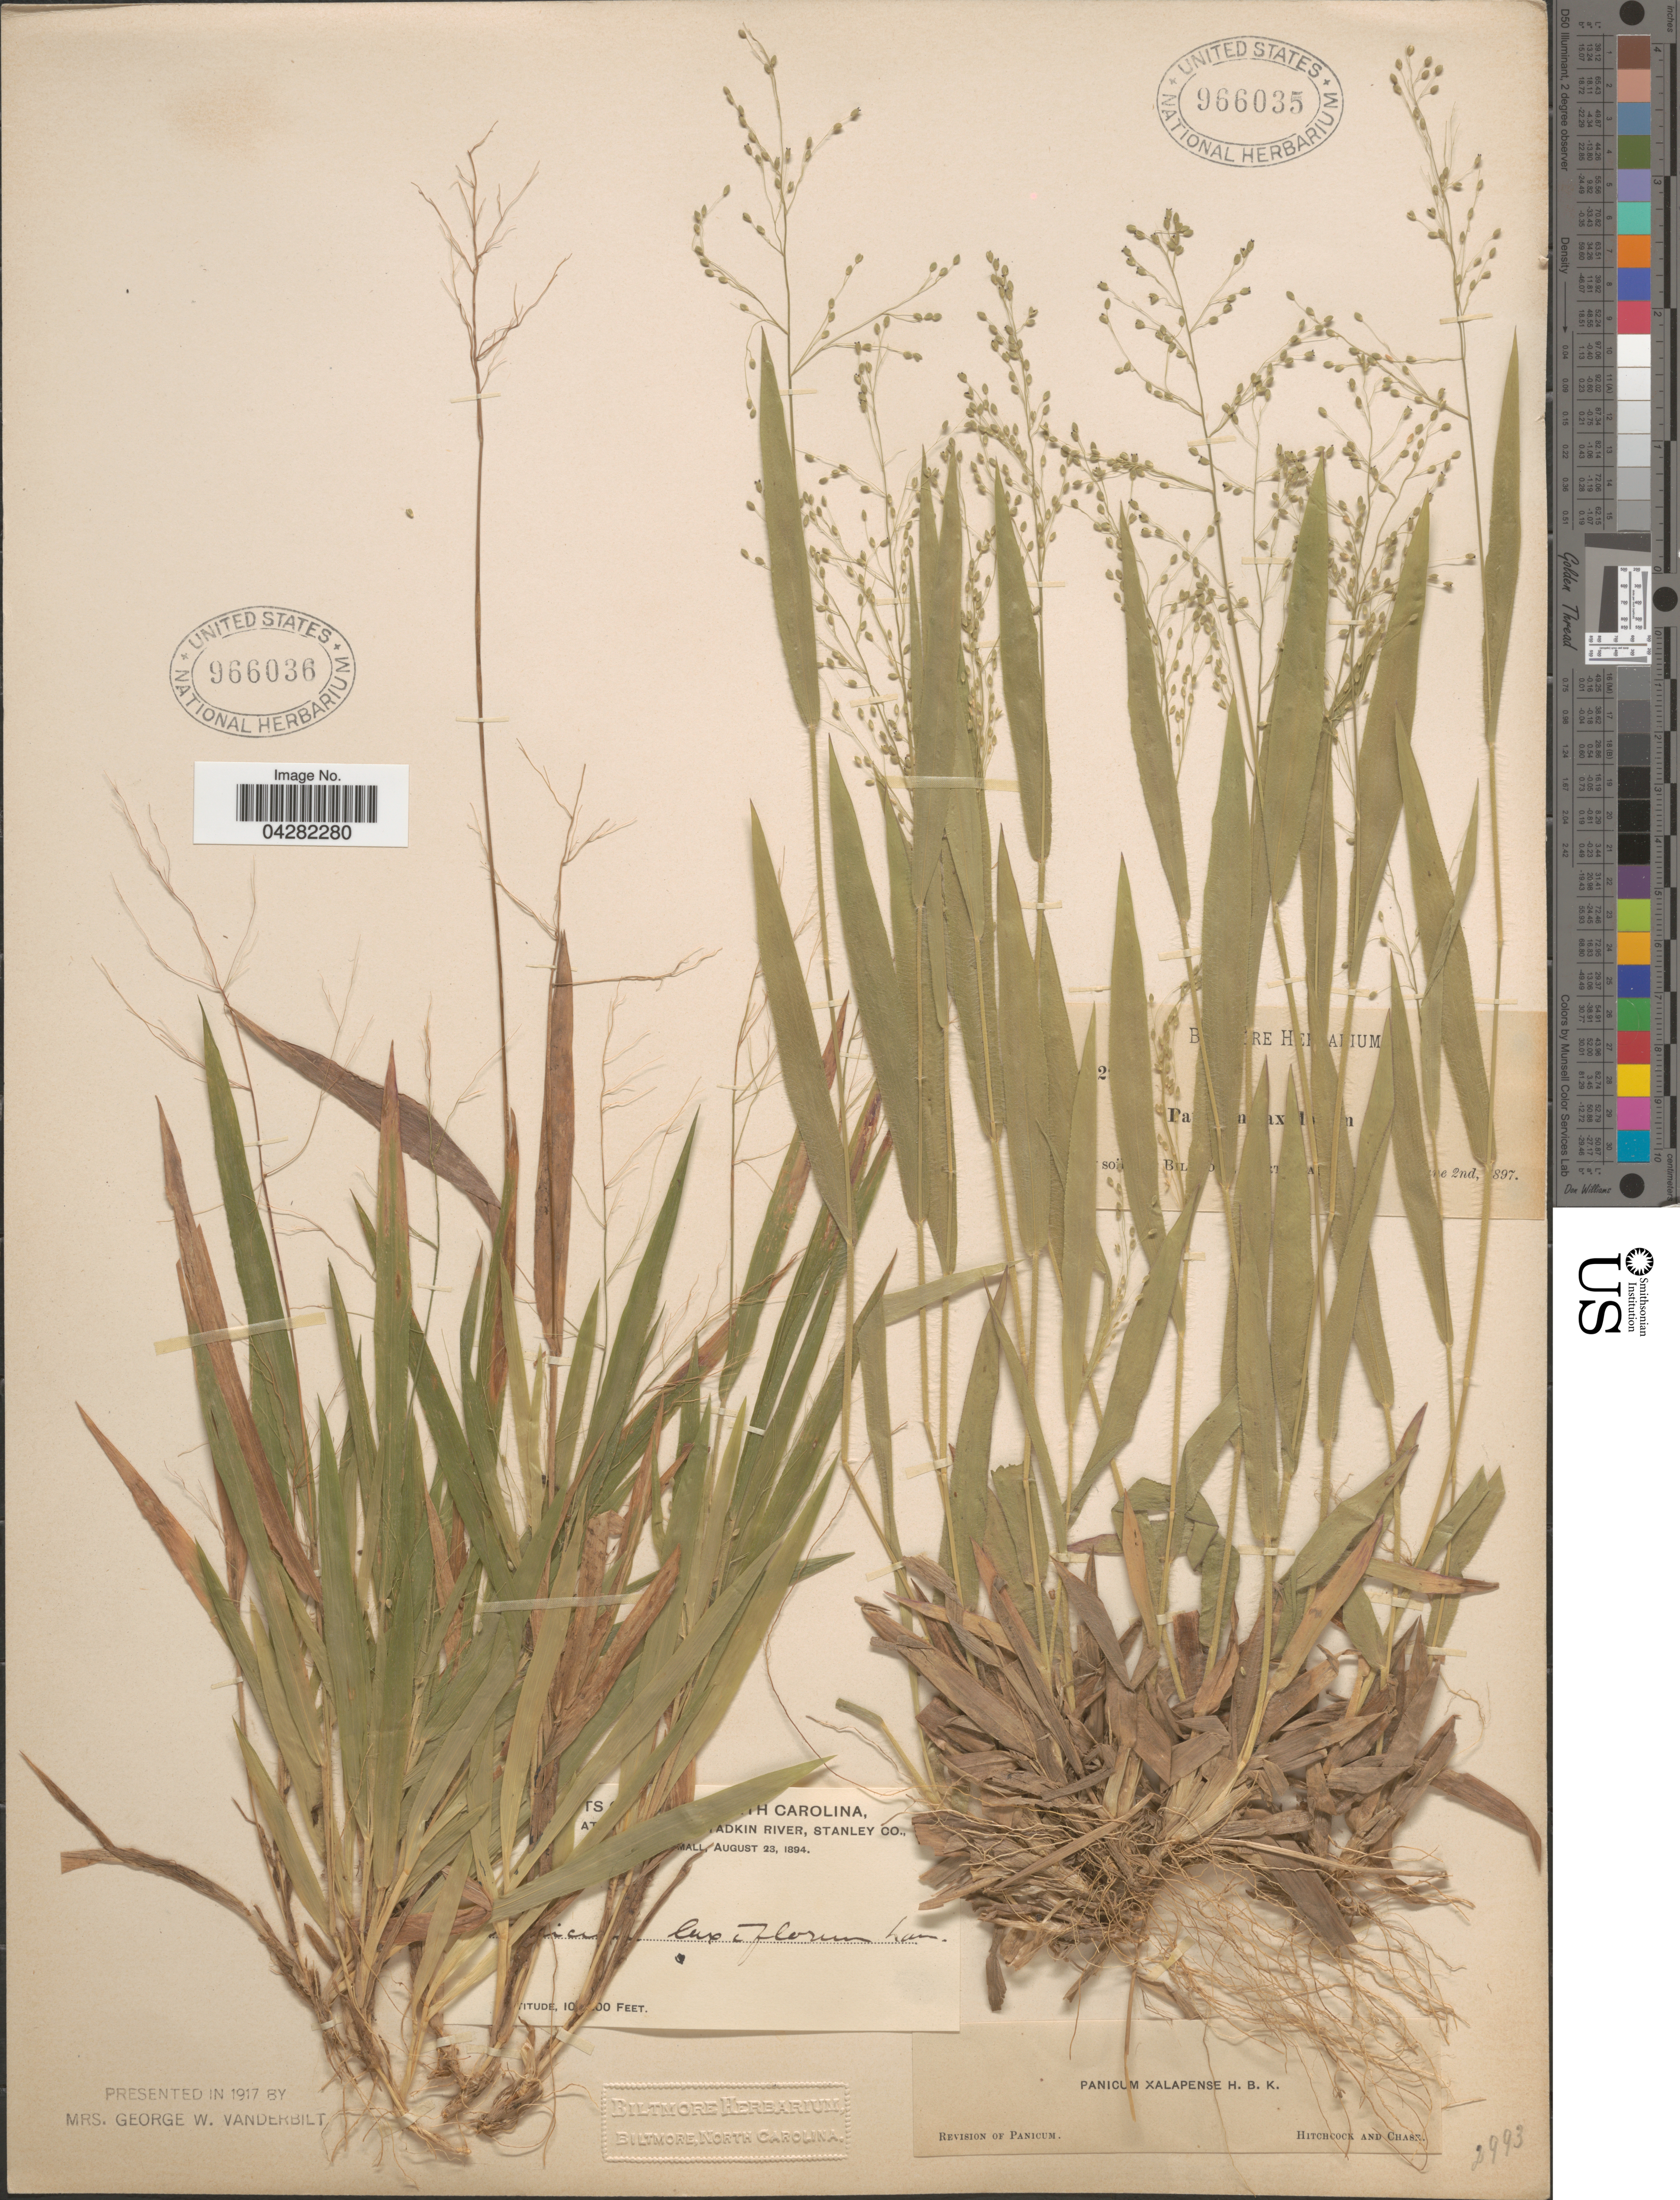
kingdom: Plantae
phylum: Tracheophyta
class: Liliopsida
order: Poales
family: Poaceae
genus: Dichanthelium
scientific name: Dichanthelium laxiflorum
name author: (Lam.) Gould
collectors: J. K. Small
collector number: !2!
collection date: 1897-06-02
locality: [illegible text].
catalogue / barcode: US 966035